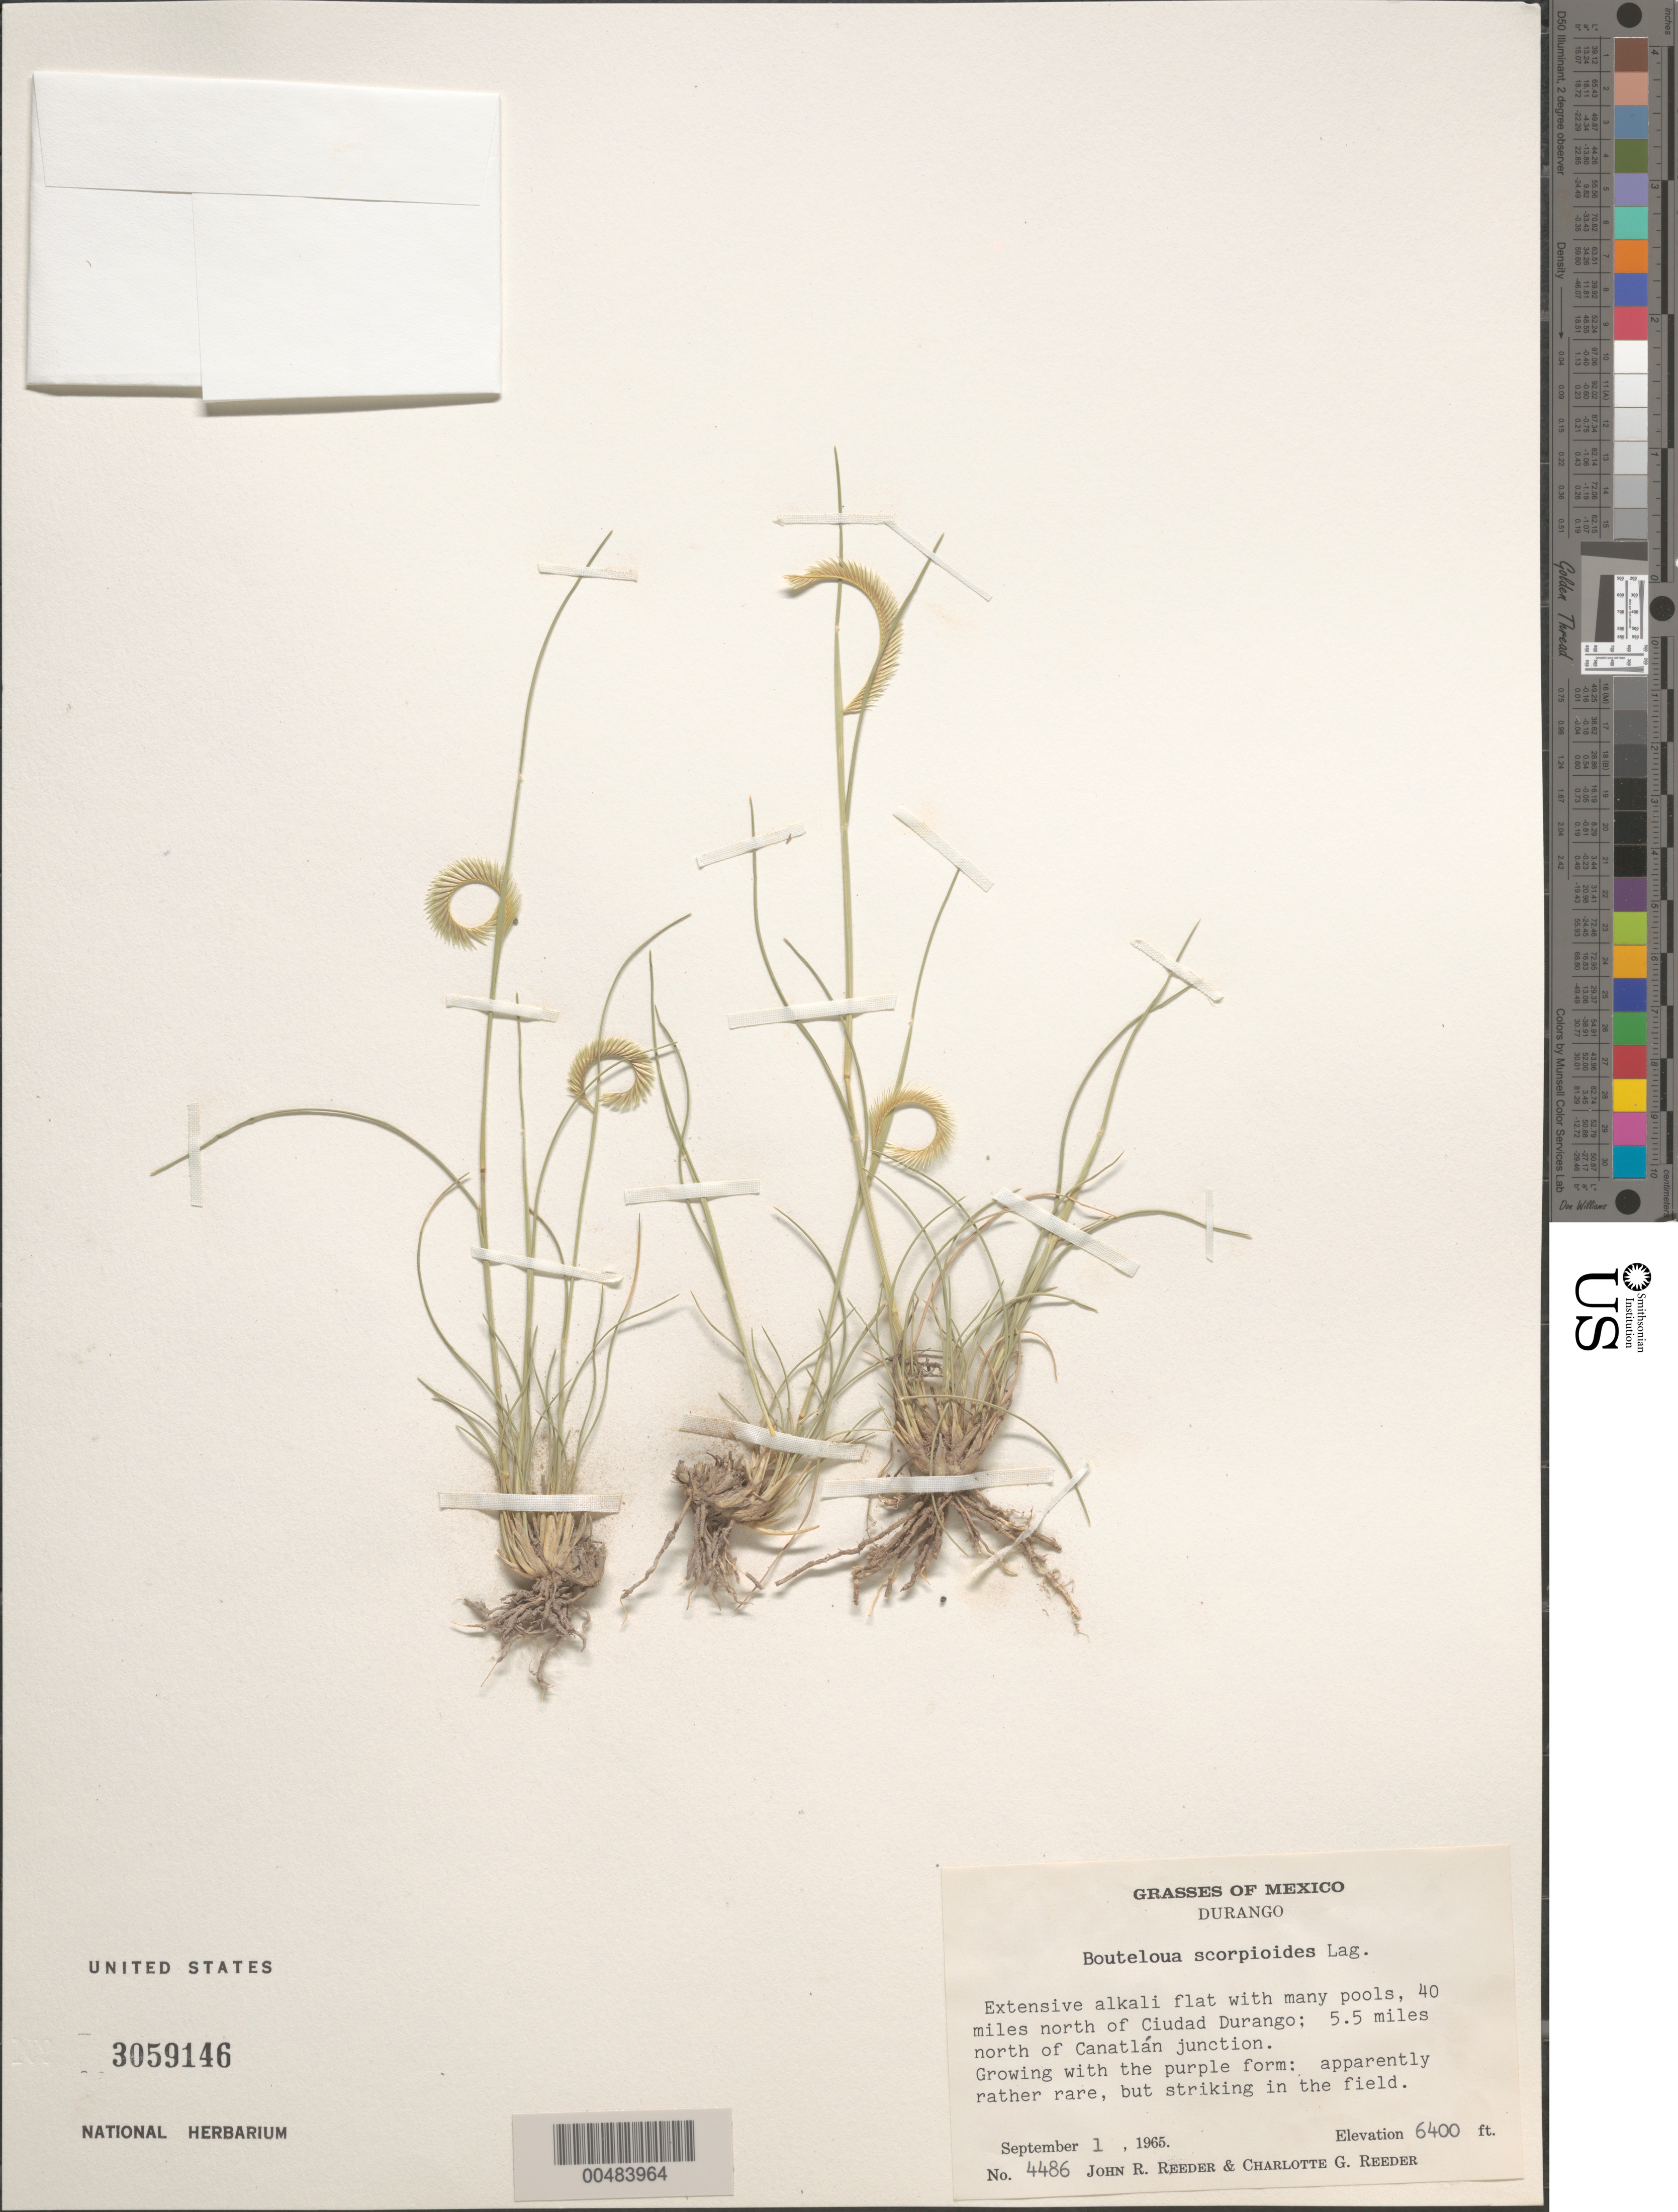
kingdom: Plantae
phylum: Tracheophyta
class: Liliopsida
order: Poales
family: Poaceae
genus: Bouteloua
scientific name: Bouteloua scorpioides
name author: Lag.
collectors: J. R. Reeder & C. G. Reeder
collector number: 4486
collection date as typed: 1 Sep 1965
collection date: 1965-09-01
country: Mexico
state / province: Durango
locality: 40 mi N of Ciudad Durango, 5.5 mi N of Canatlán junction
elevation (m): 1951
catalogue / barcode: US 3059146